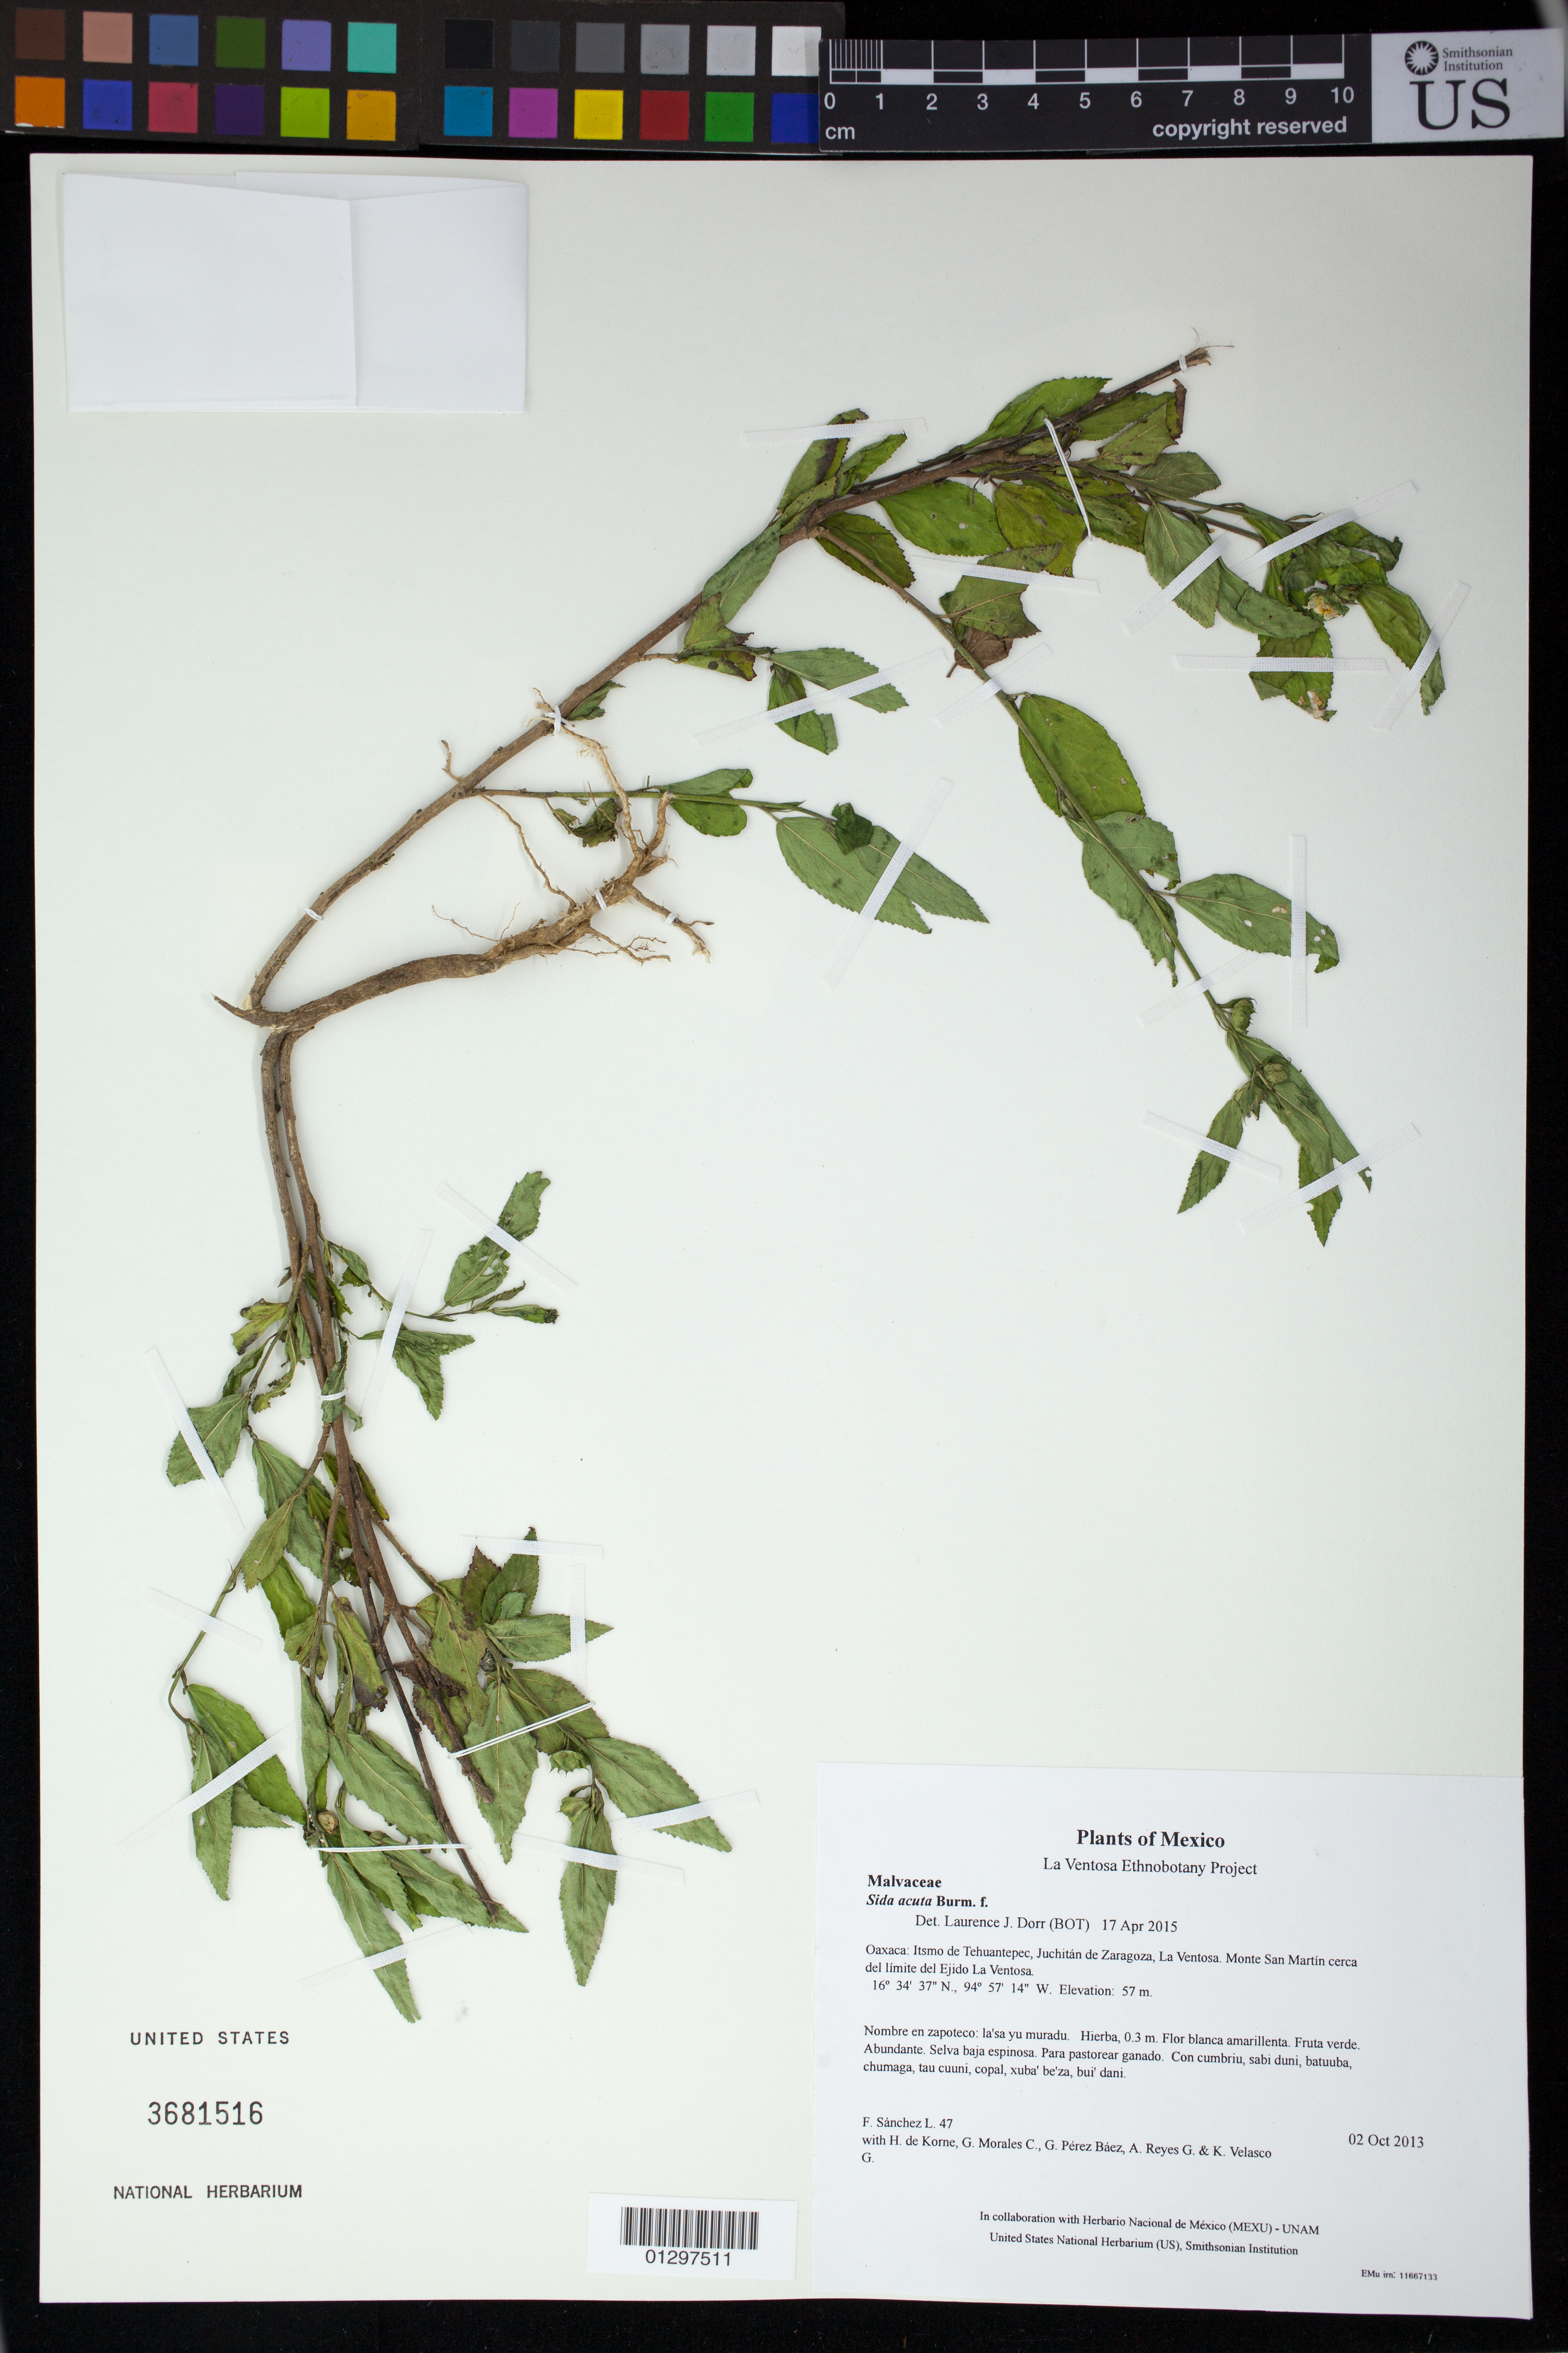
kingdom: Plantae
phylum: Tracheophyta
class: Magnoliopsida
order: Malvales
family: Malvaceae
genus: Sida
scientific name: Sida acuta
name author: Burm. f.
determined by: Dorr, L. J., (BOT), Smithsonian Institution - National Museum of Natural History (UNITED STATES)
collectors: F. Sánchez L., H. de Korne, G. Morales C., G. Pérez Báez, A. Reyes G. & K. Velasco G.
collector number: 47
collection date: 2013-10-02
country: Mexico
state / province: Oaxaca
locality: Itsmo de Tehuantepec, Juchitán de Zaragoza, La Ventosa. Monte San Martín cerca del límite del Ejido La Ventosa.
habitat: Selva baja espinosa. Para pastorear ganado.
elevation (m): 57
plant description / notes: JEBOT, MEXU, SERO, US; Guixi bandaga. 0.3 m. Guie' naquichi' ne naguchi. Cuaananaxhi naga'. Stale.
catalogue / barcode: US 3681516